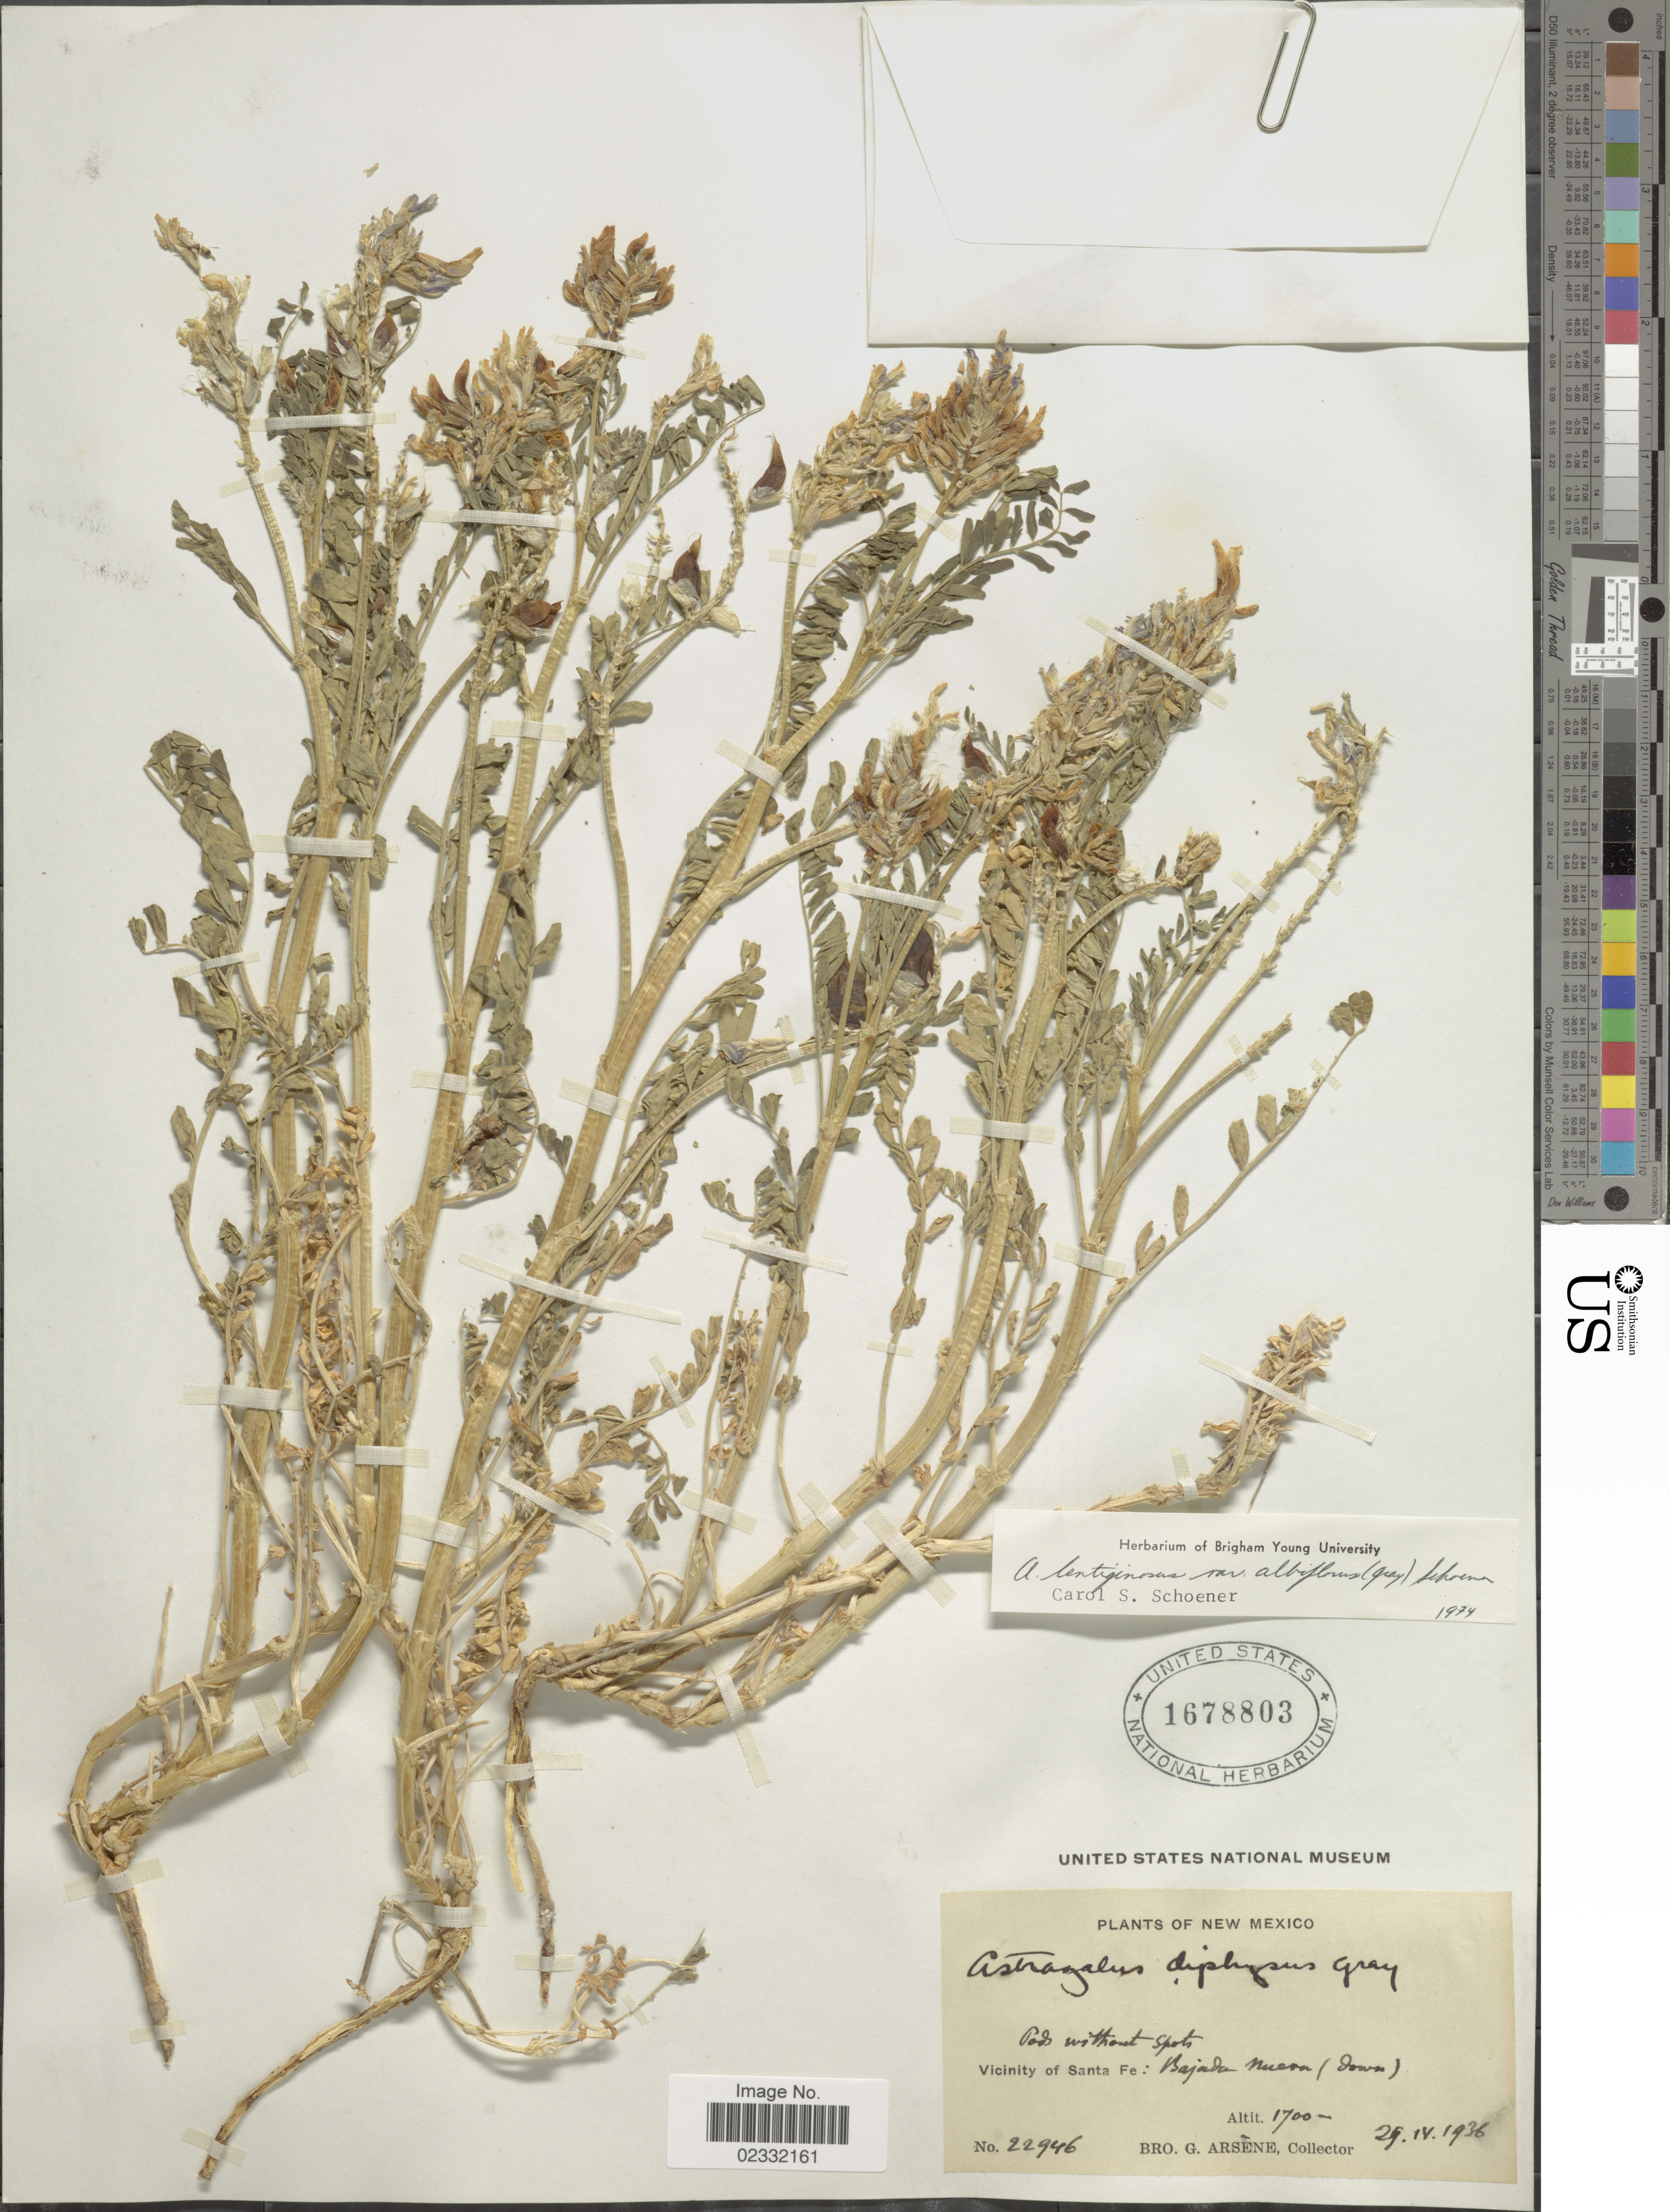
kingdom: Plantae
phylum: Tracheophyta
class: Magnoliopsida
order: Fabales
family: Fabaceae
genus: Astragalus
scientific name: Astragalus lentiginosus var. albiflorus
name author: (A. Gray) Schoener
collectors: Bro. G. Arsène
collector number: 22946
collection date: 1936-04-29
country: United States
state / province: New Mexico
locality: Vicinity of Santa Fe: Bajada Nueva (down)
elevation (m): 1700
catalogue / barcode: US 1678803